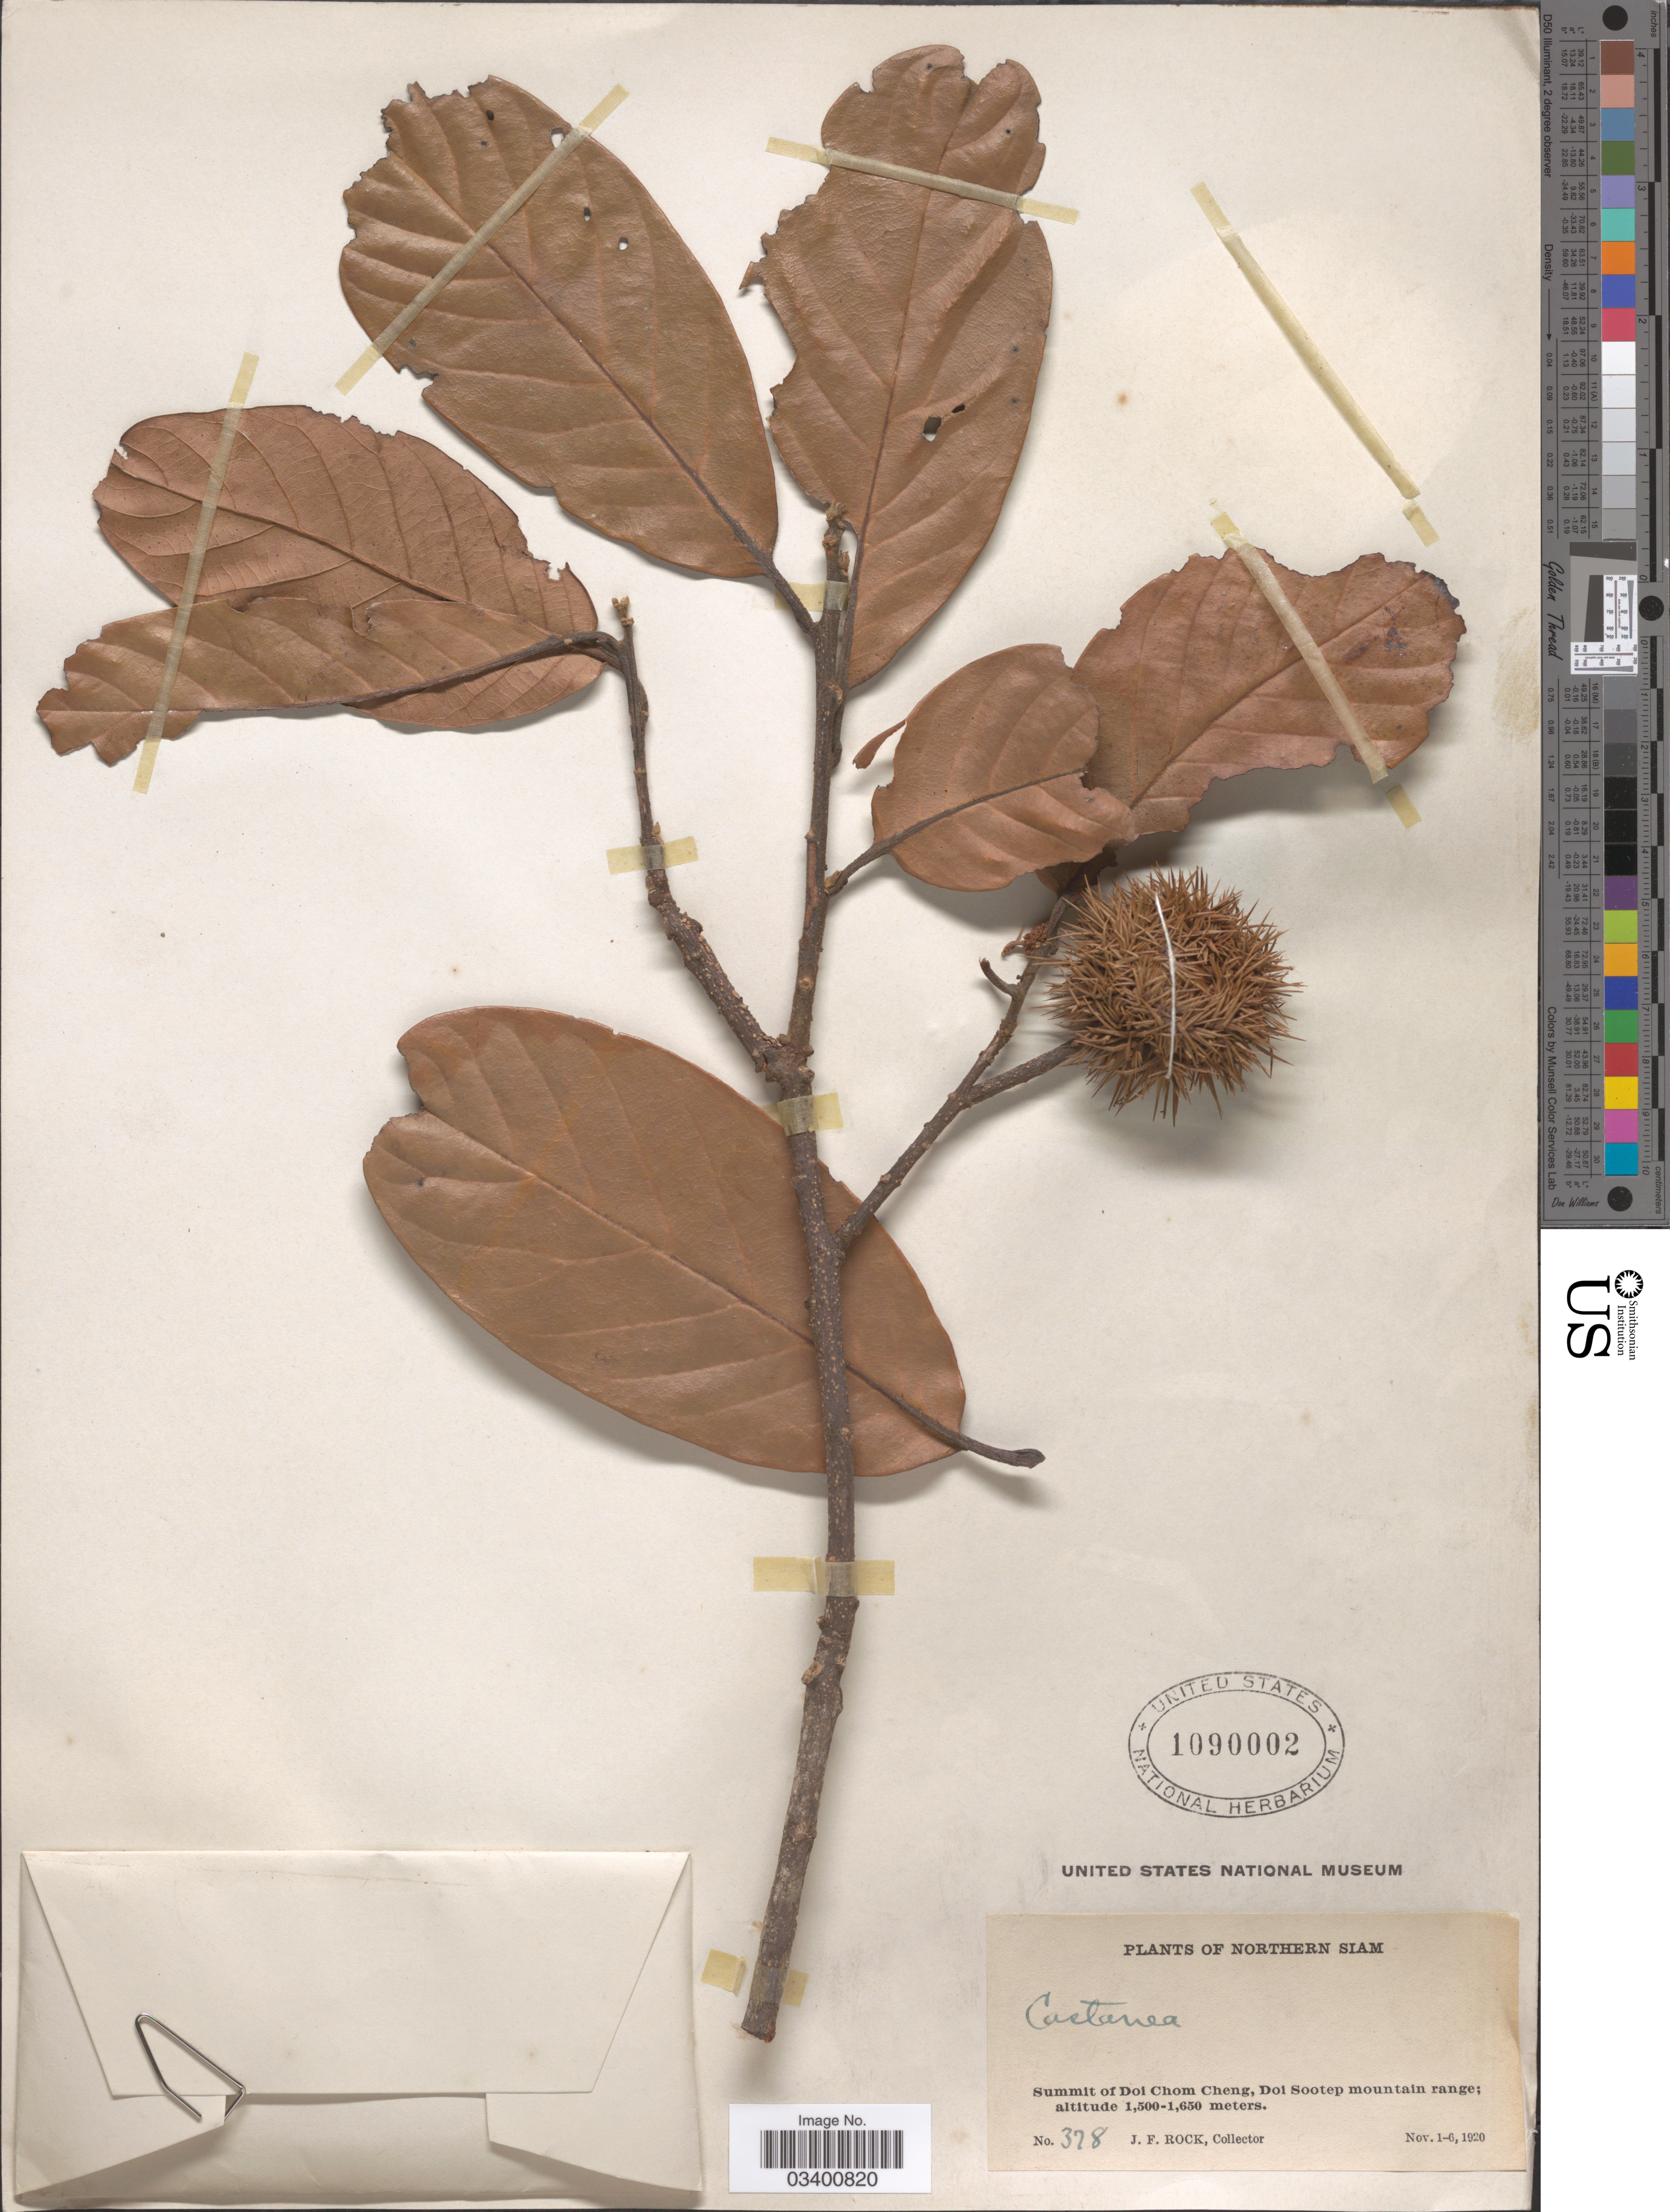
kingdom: Plantae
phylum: Tracheophyta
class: Magnoliopsida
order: Fagales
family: Fagaceae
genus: Castanea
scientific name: Castanea sp.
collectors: J. Rock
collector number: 378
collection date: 1920-11-01/1920-11-06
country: Thailand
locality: Northern Siam. Summit of Doi Chom Cheng, Doi Sootep mountain range.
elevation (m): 1500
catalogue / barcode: US 1090002